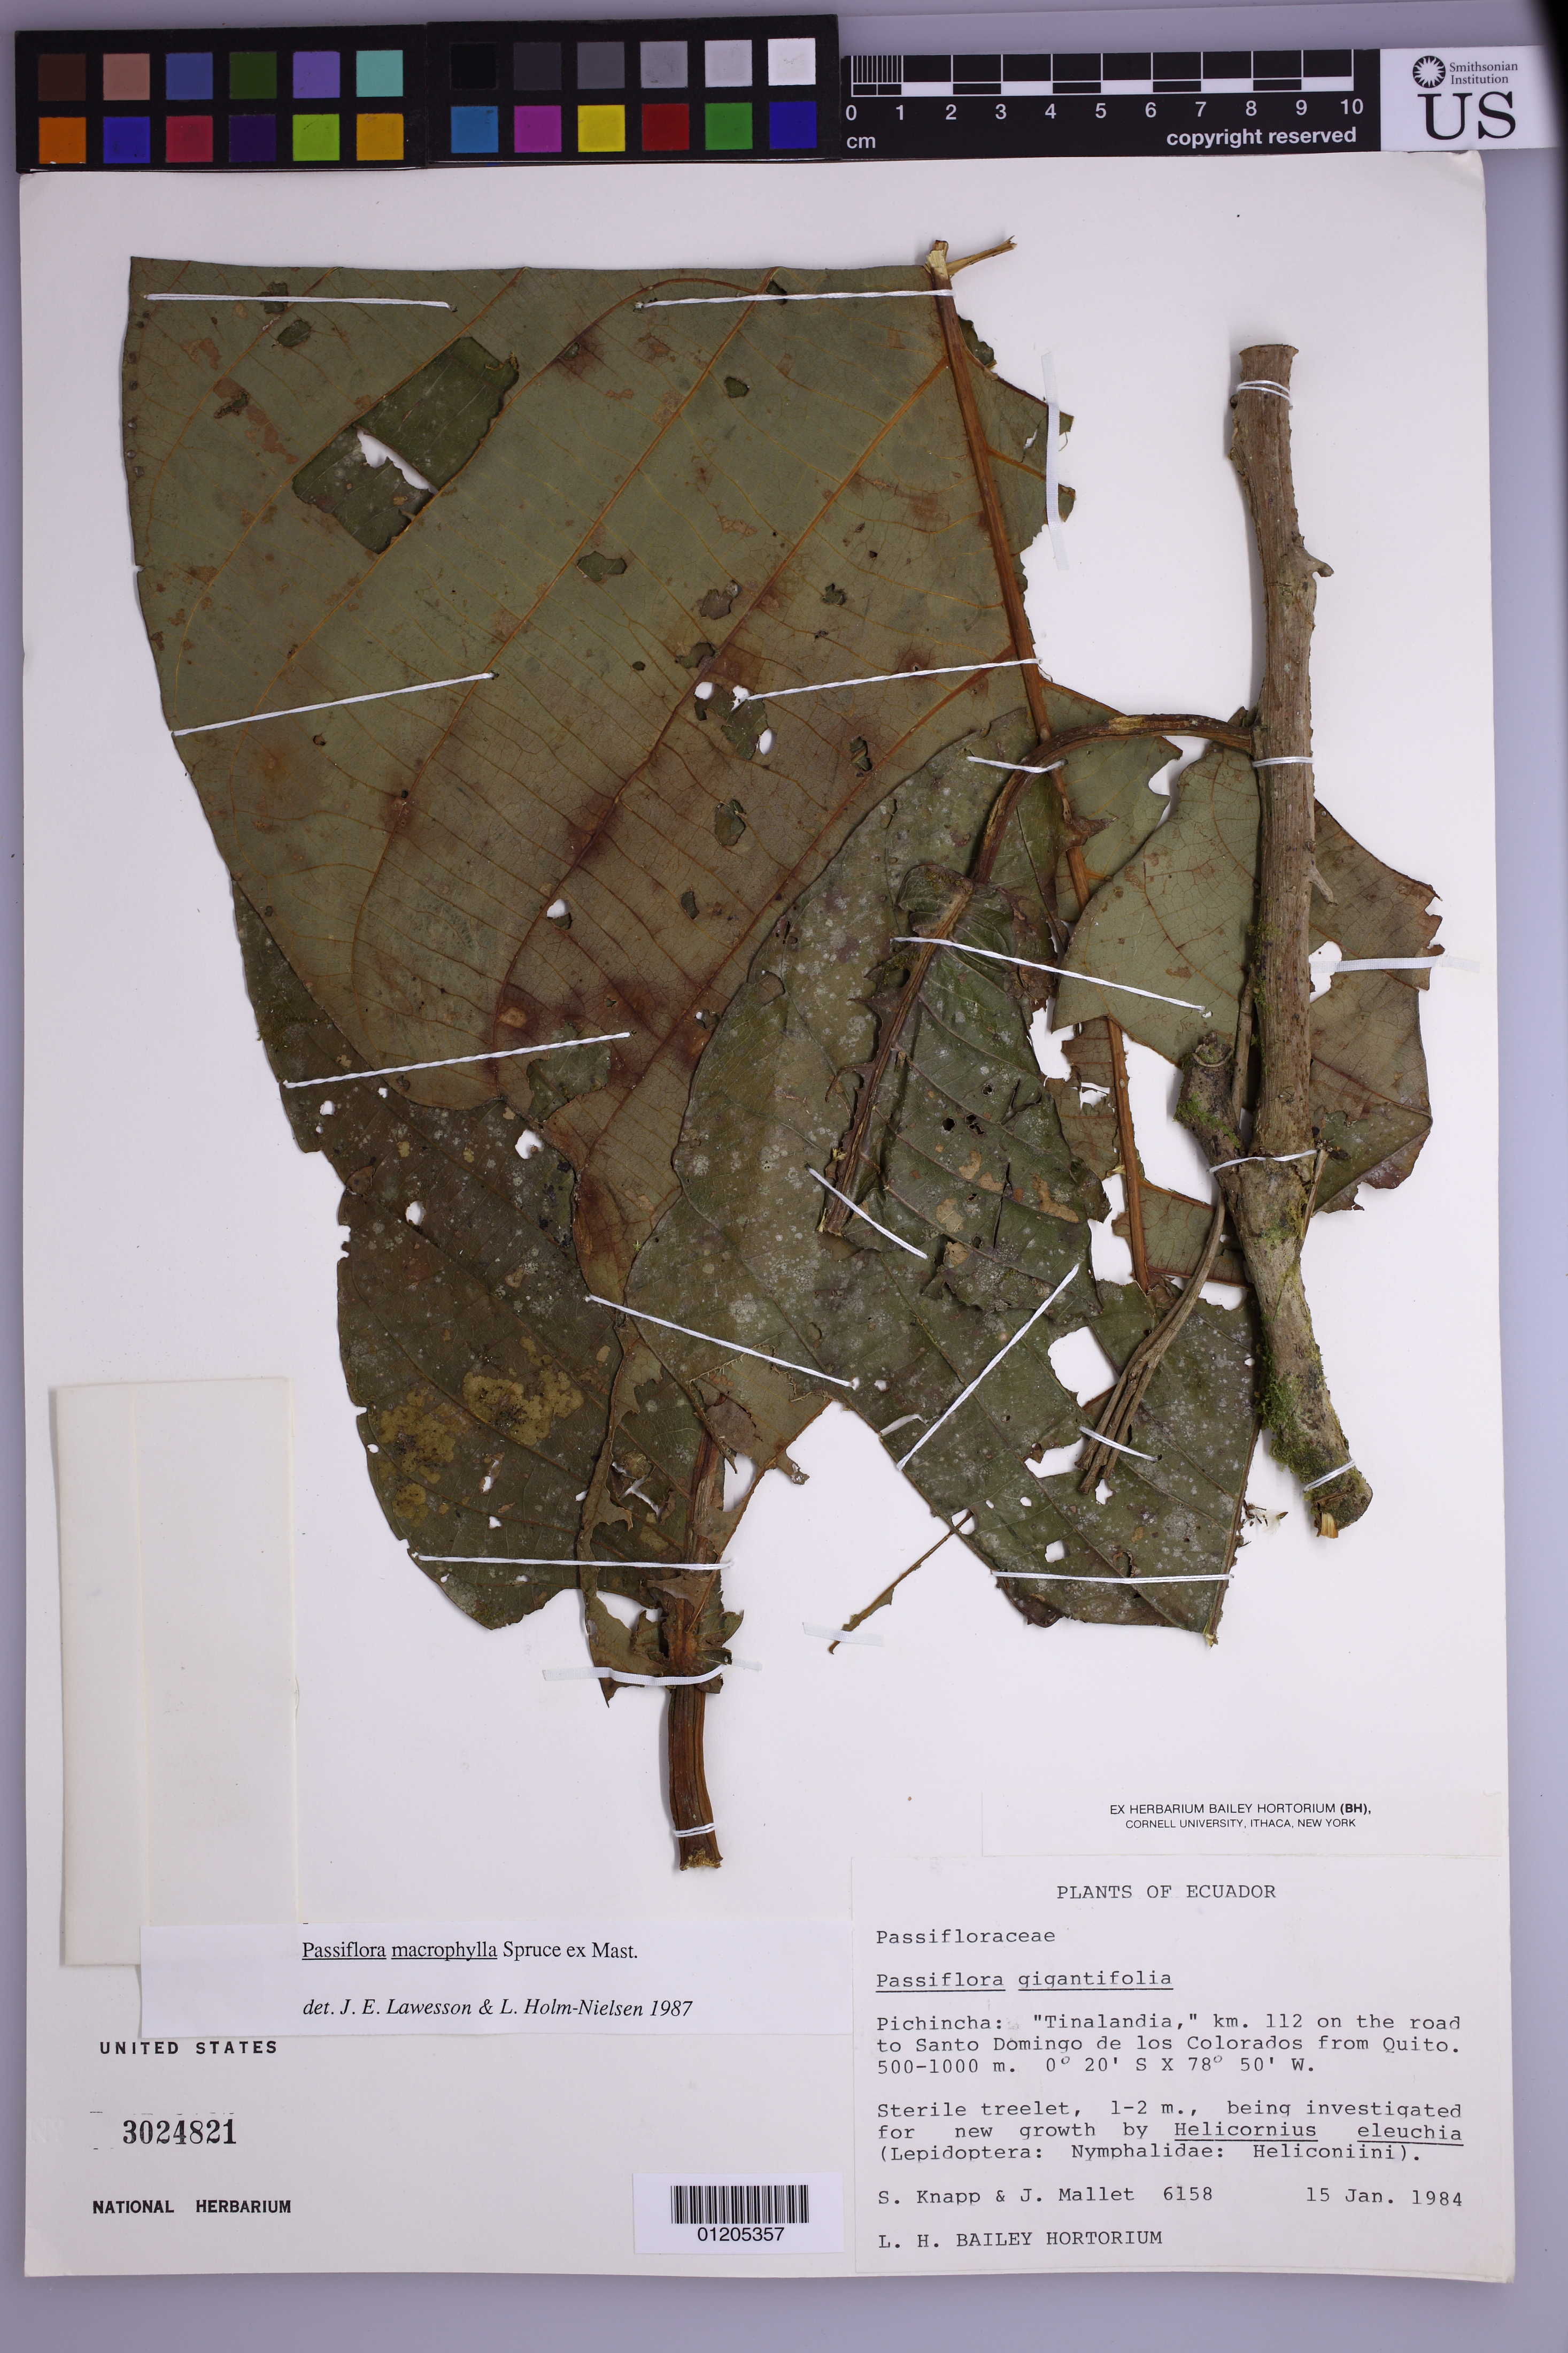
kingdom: Plantae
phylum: Tracheophyta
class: Magnoliopsida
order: Malpighiales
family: Passifloraceae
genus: Passiflora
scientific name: Passiflora macrophylla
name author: Mast.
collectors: S. Knapp & J. Mallet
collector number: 6158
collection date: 1984-01-15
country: Ecuador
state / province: Pichincha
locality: "Tinalandia," km. 112 on the road to Santo Domingo de los Colorados from Quito.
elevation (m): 500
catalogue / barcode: US 3024821